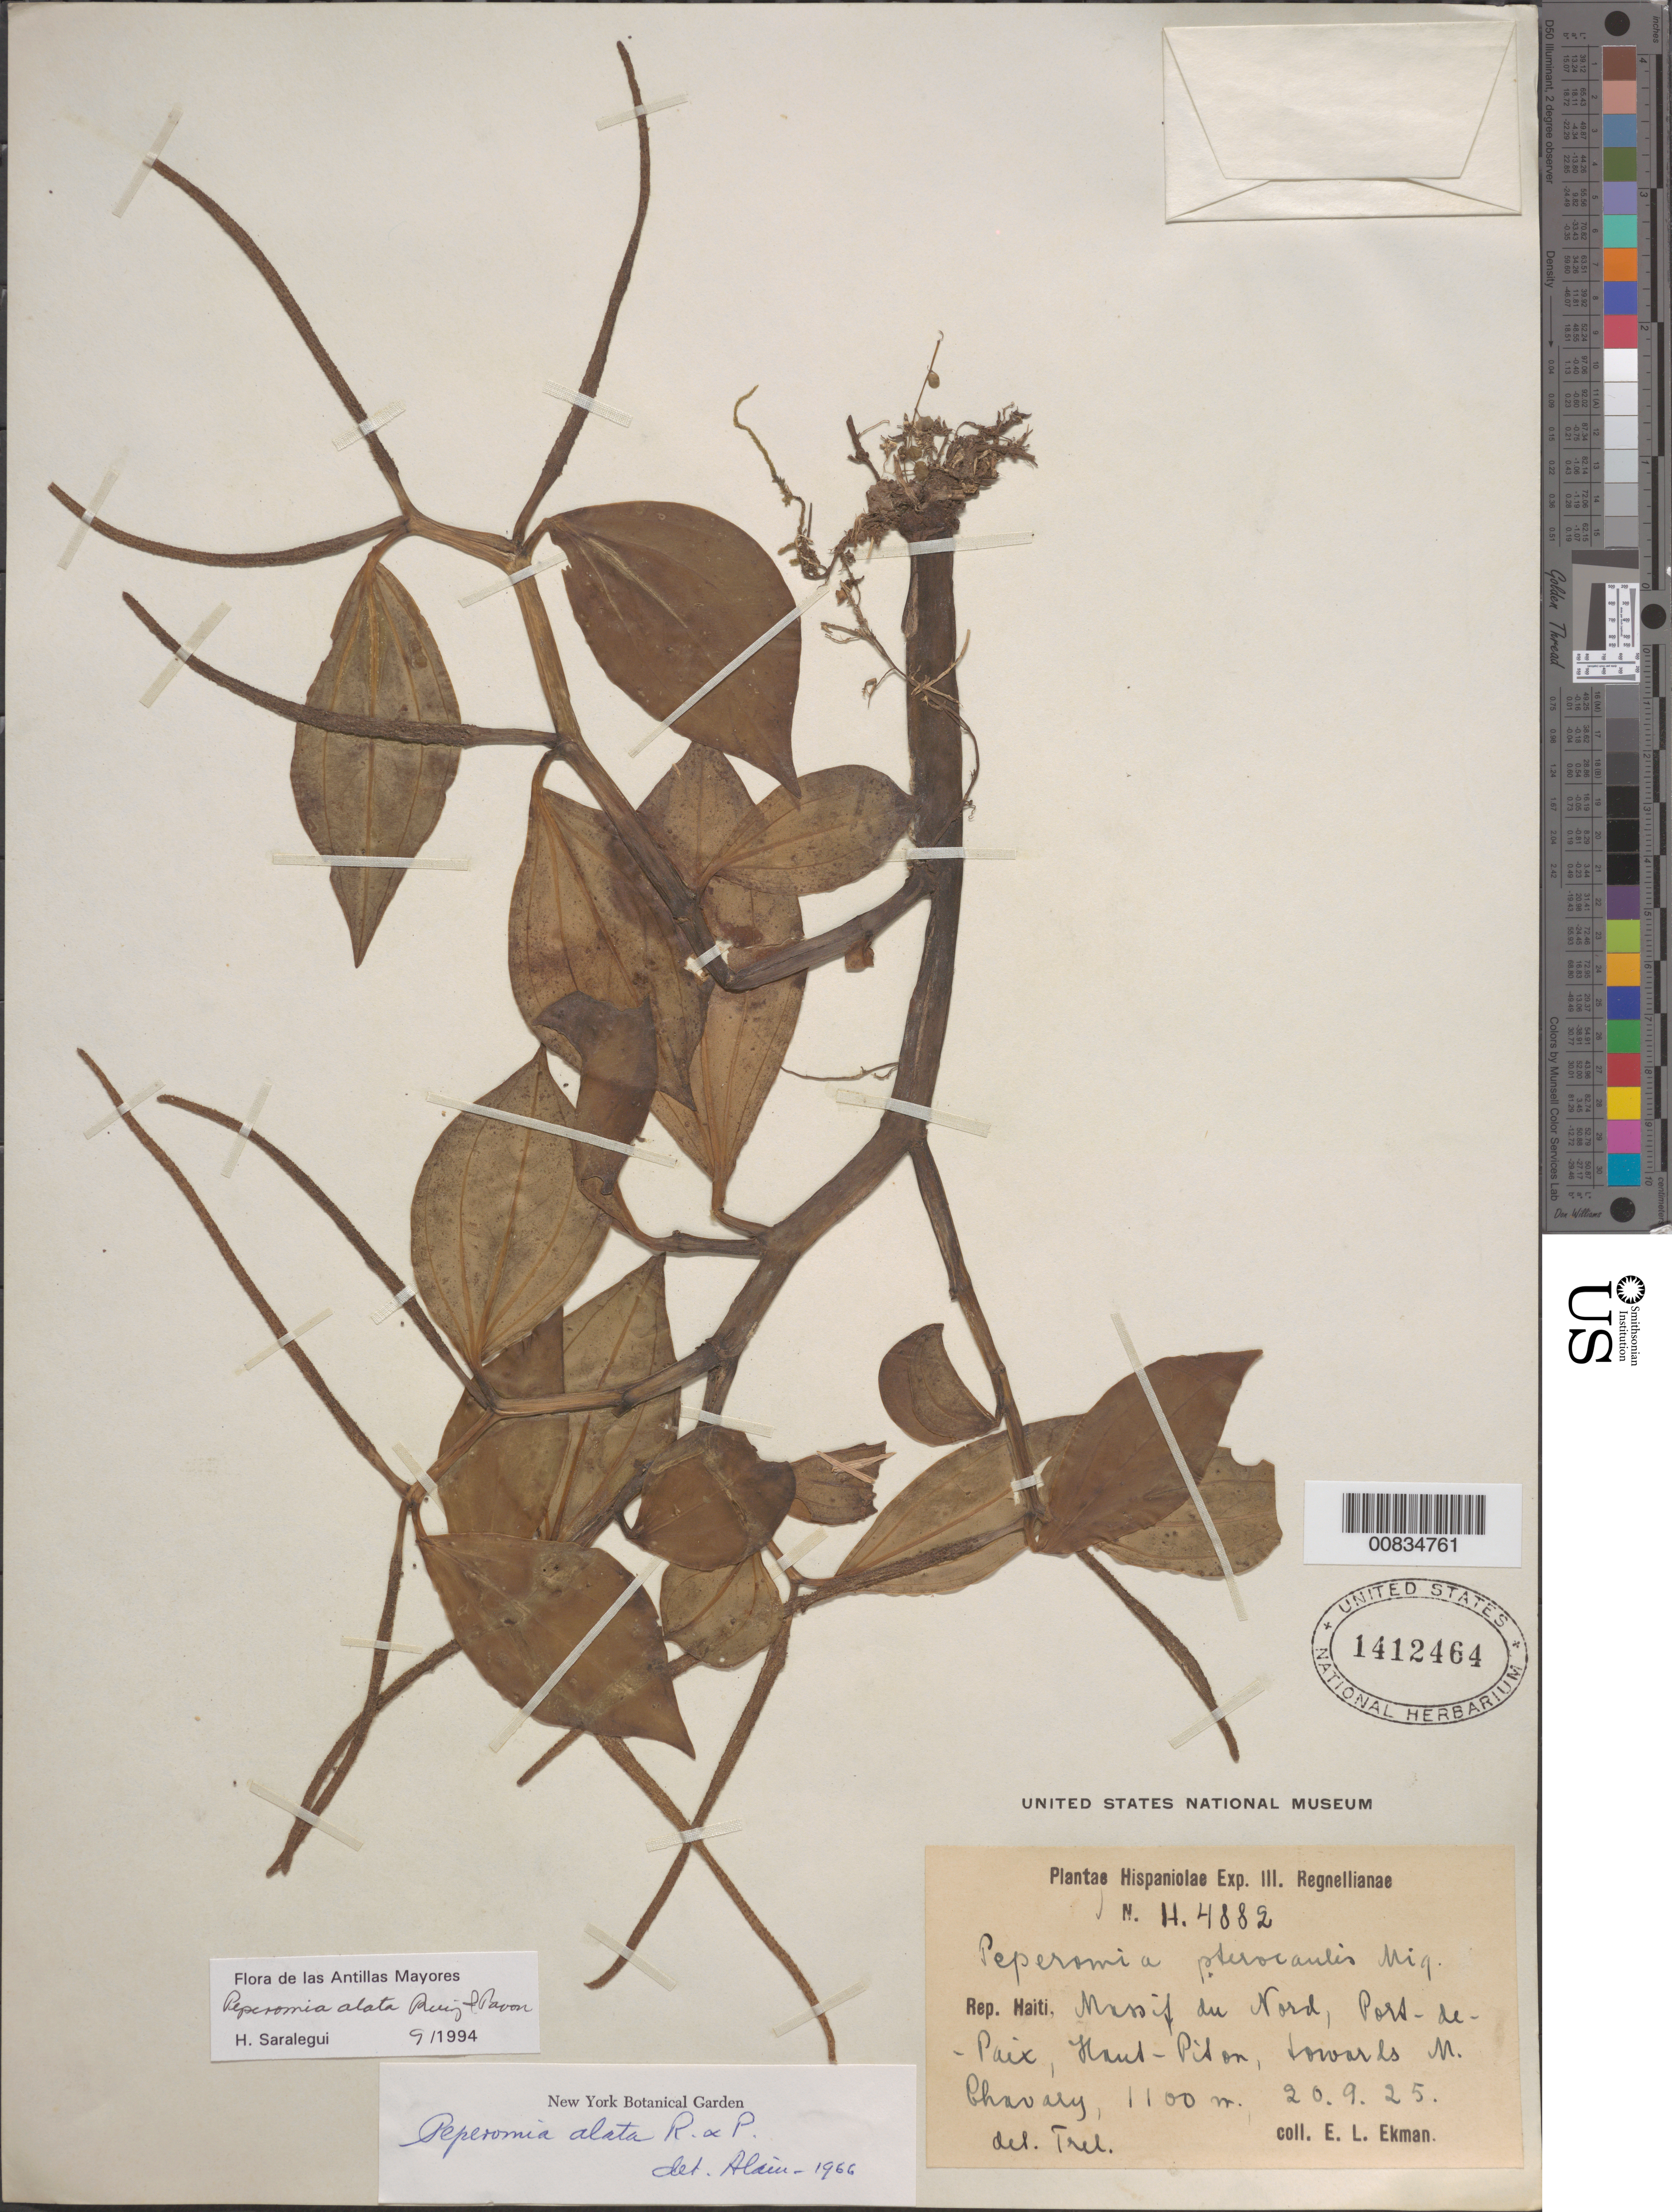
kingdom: Plantae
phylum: Tracheophyta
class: Magnoliopsida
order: Piperales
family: Piperaceae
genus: Peperomia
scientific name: Peperomia alata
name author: Ruiz & Pav.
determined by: Saralegui Boza, H., (HAJB), Jardin Botanico Nacional (Habana)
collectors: E. L. Ekman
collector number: H 4882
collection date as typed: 20 Sep 1925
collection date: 1925-09-20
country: Haiti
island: Hispaniola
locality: Massif du Nord, Port-de-Paix, Haut Piton, towards M. Chavary.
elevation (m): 1100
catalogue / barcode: US 1412464